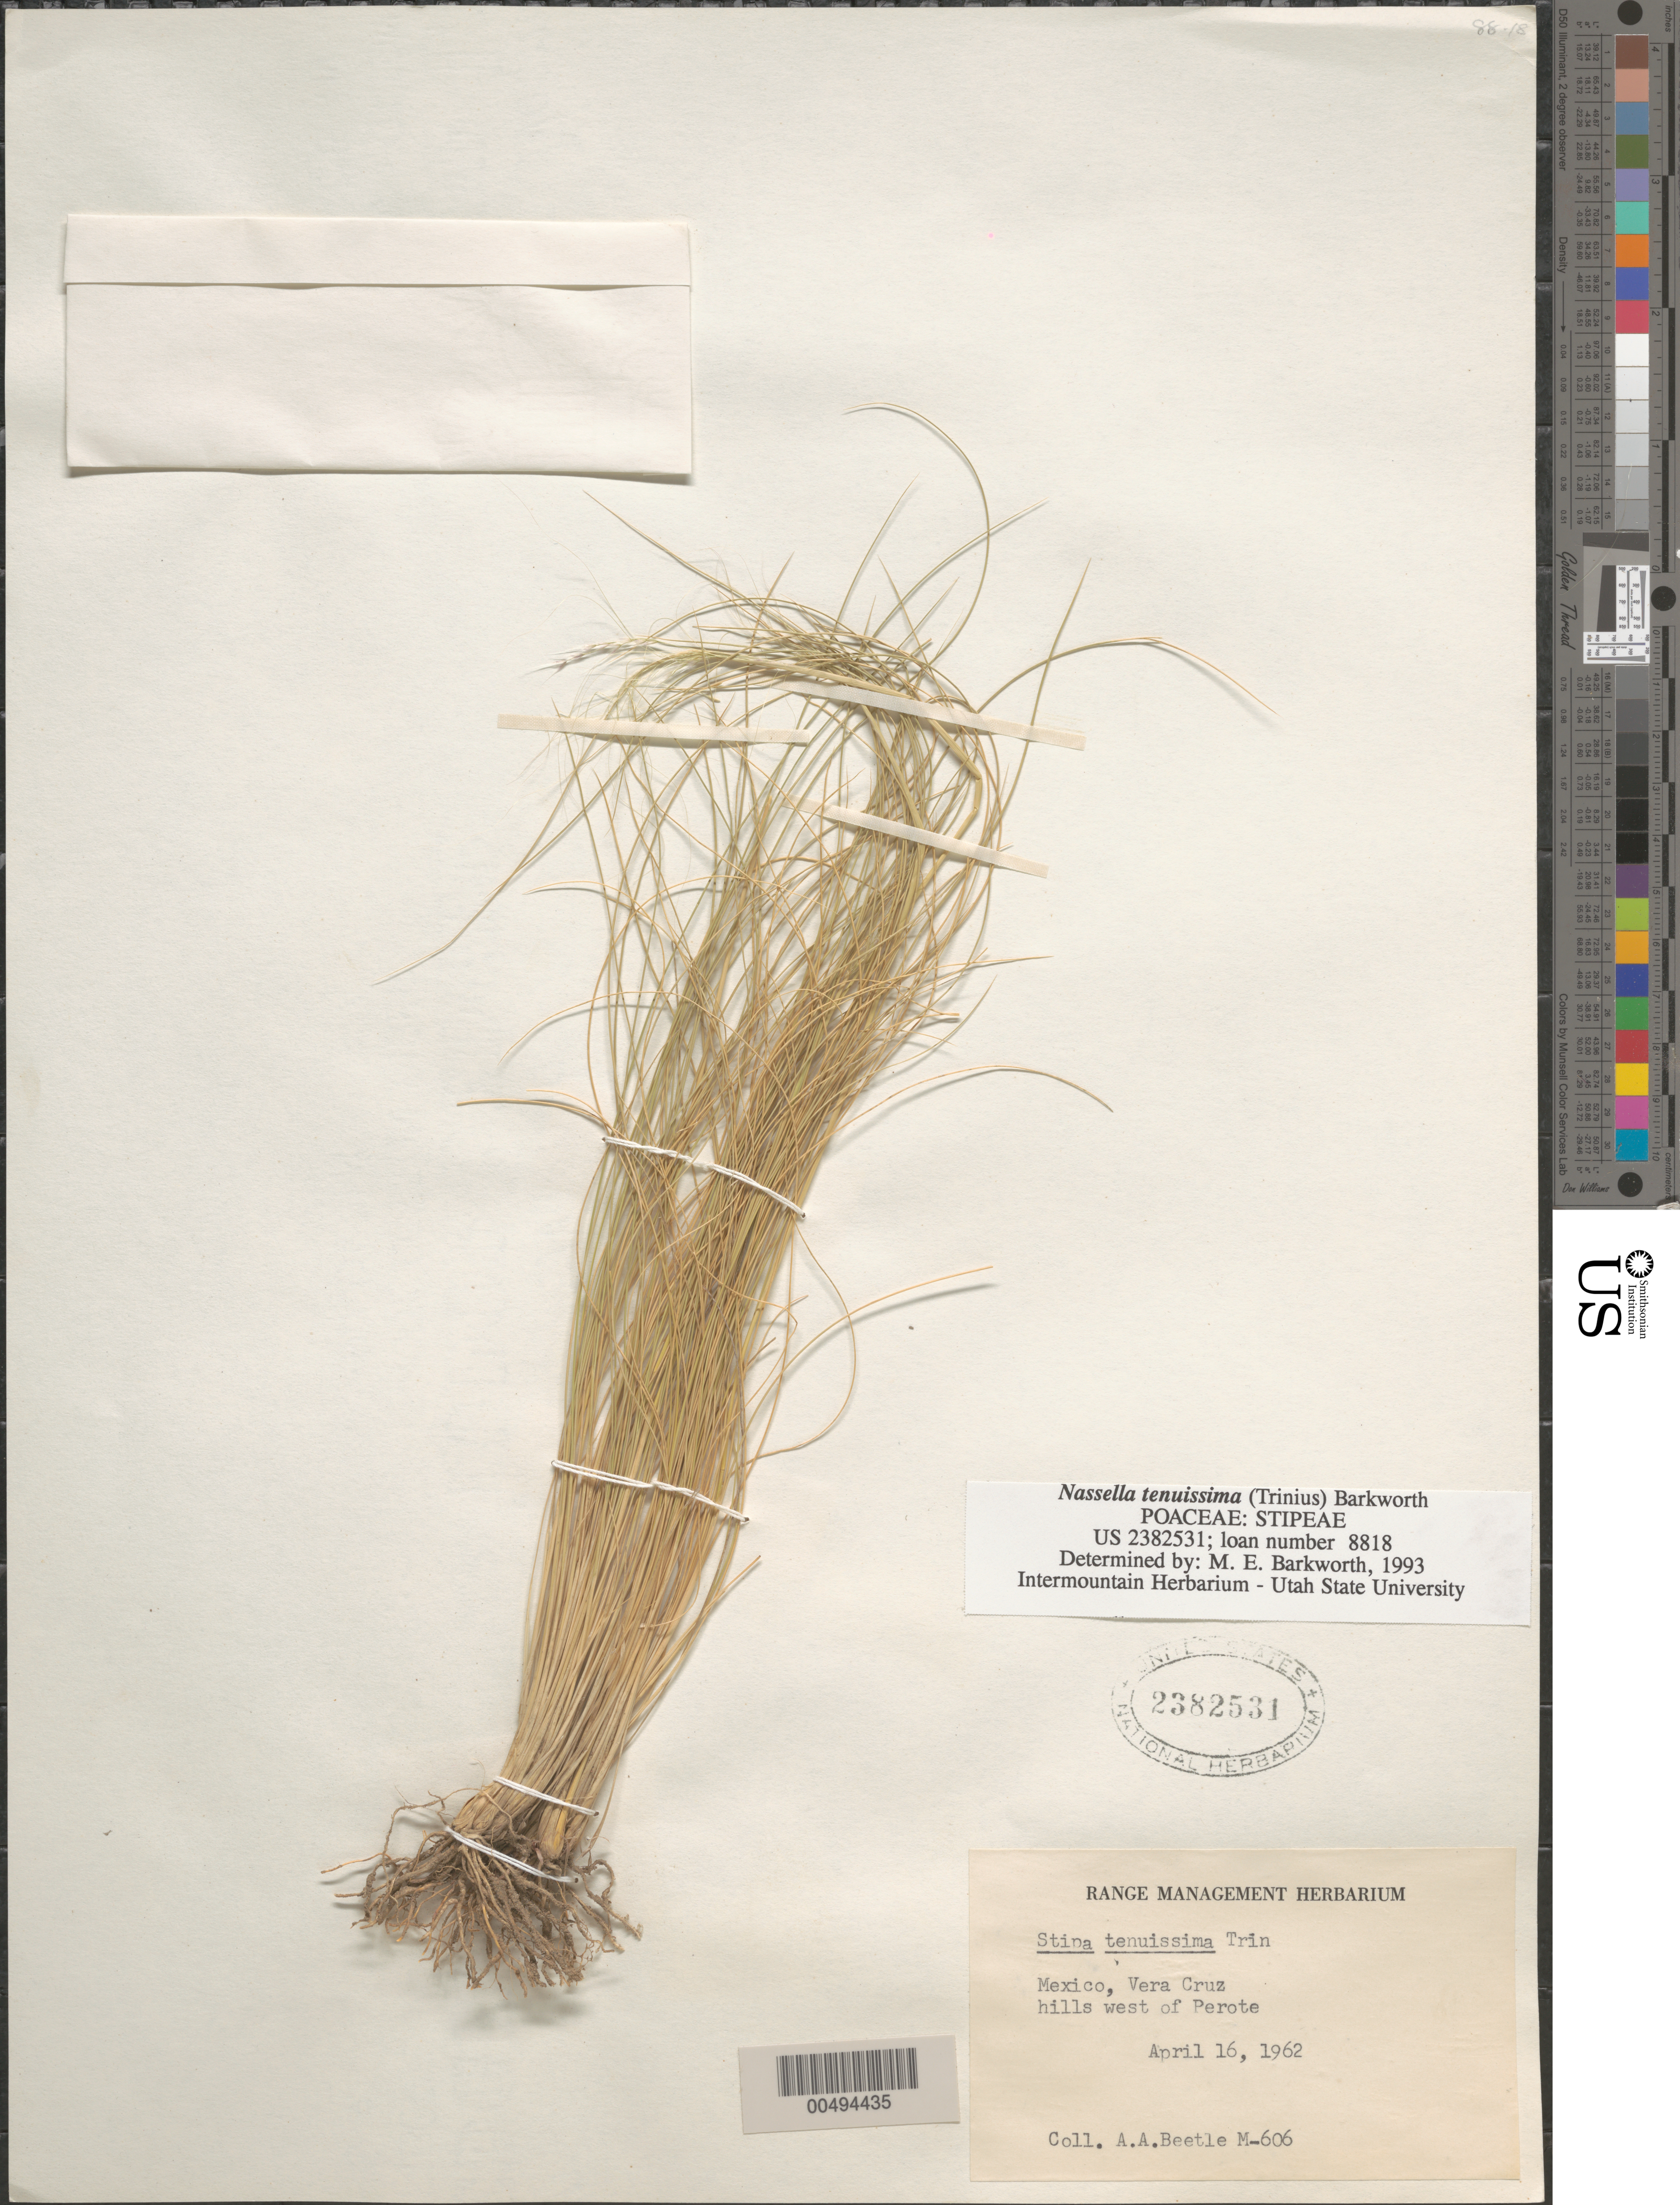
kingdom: Plantae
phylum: Tracheophyta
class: Liliopsida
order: Poales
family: Poaceae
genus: Nassella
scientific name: Nassella tenuissima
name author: (Trin.) Barkworth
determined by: Barkworth, M. E.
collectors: A. A. Beetle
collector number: M-606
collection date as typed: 16 Apr 1962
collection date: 1962-04-16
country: Mexico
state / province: Veracruz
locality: W of Perote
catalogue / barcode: US 2382531